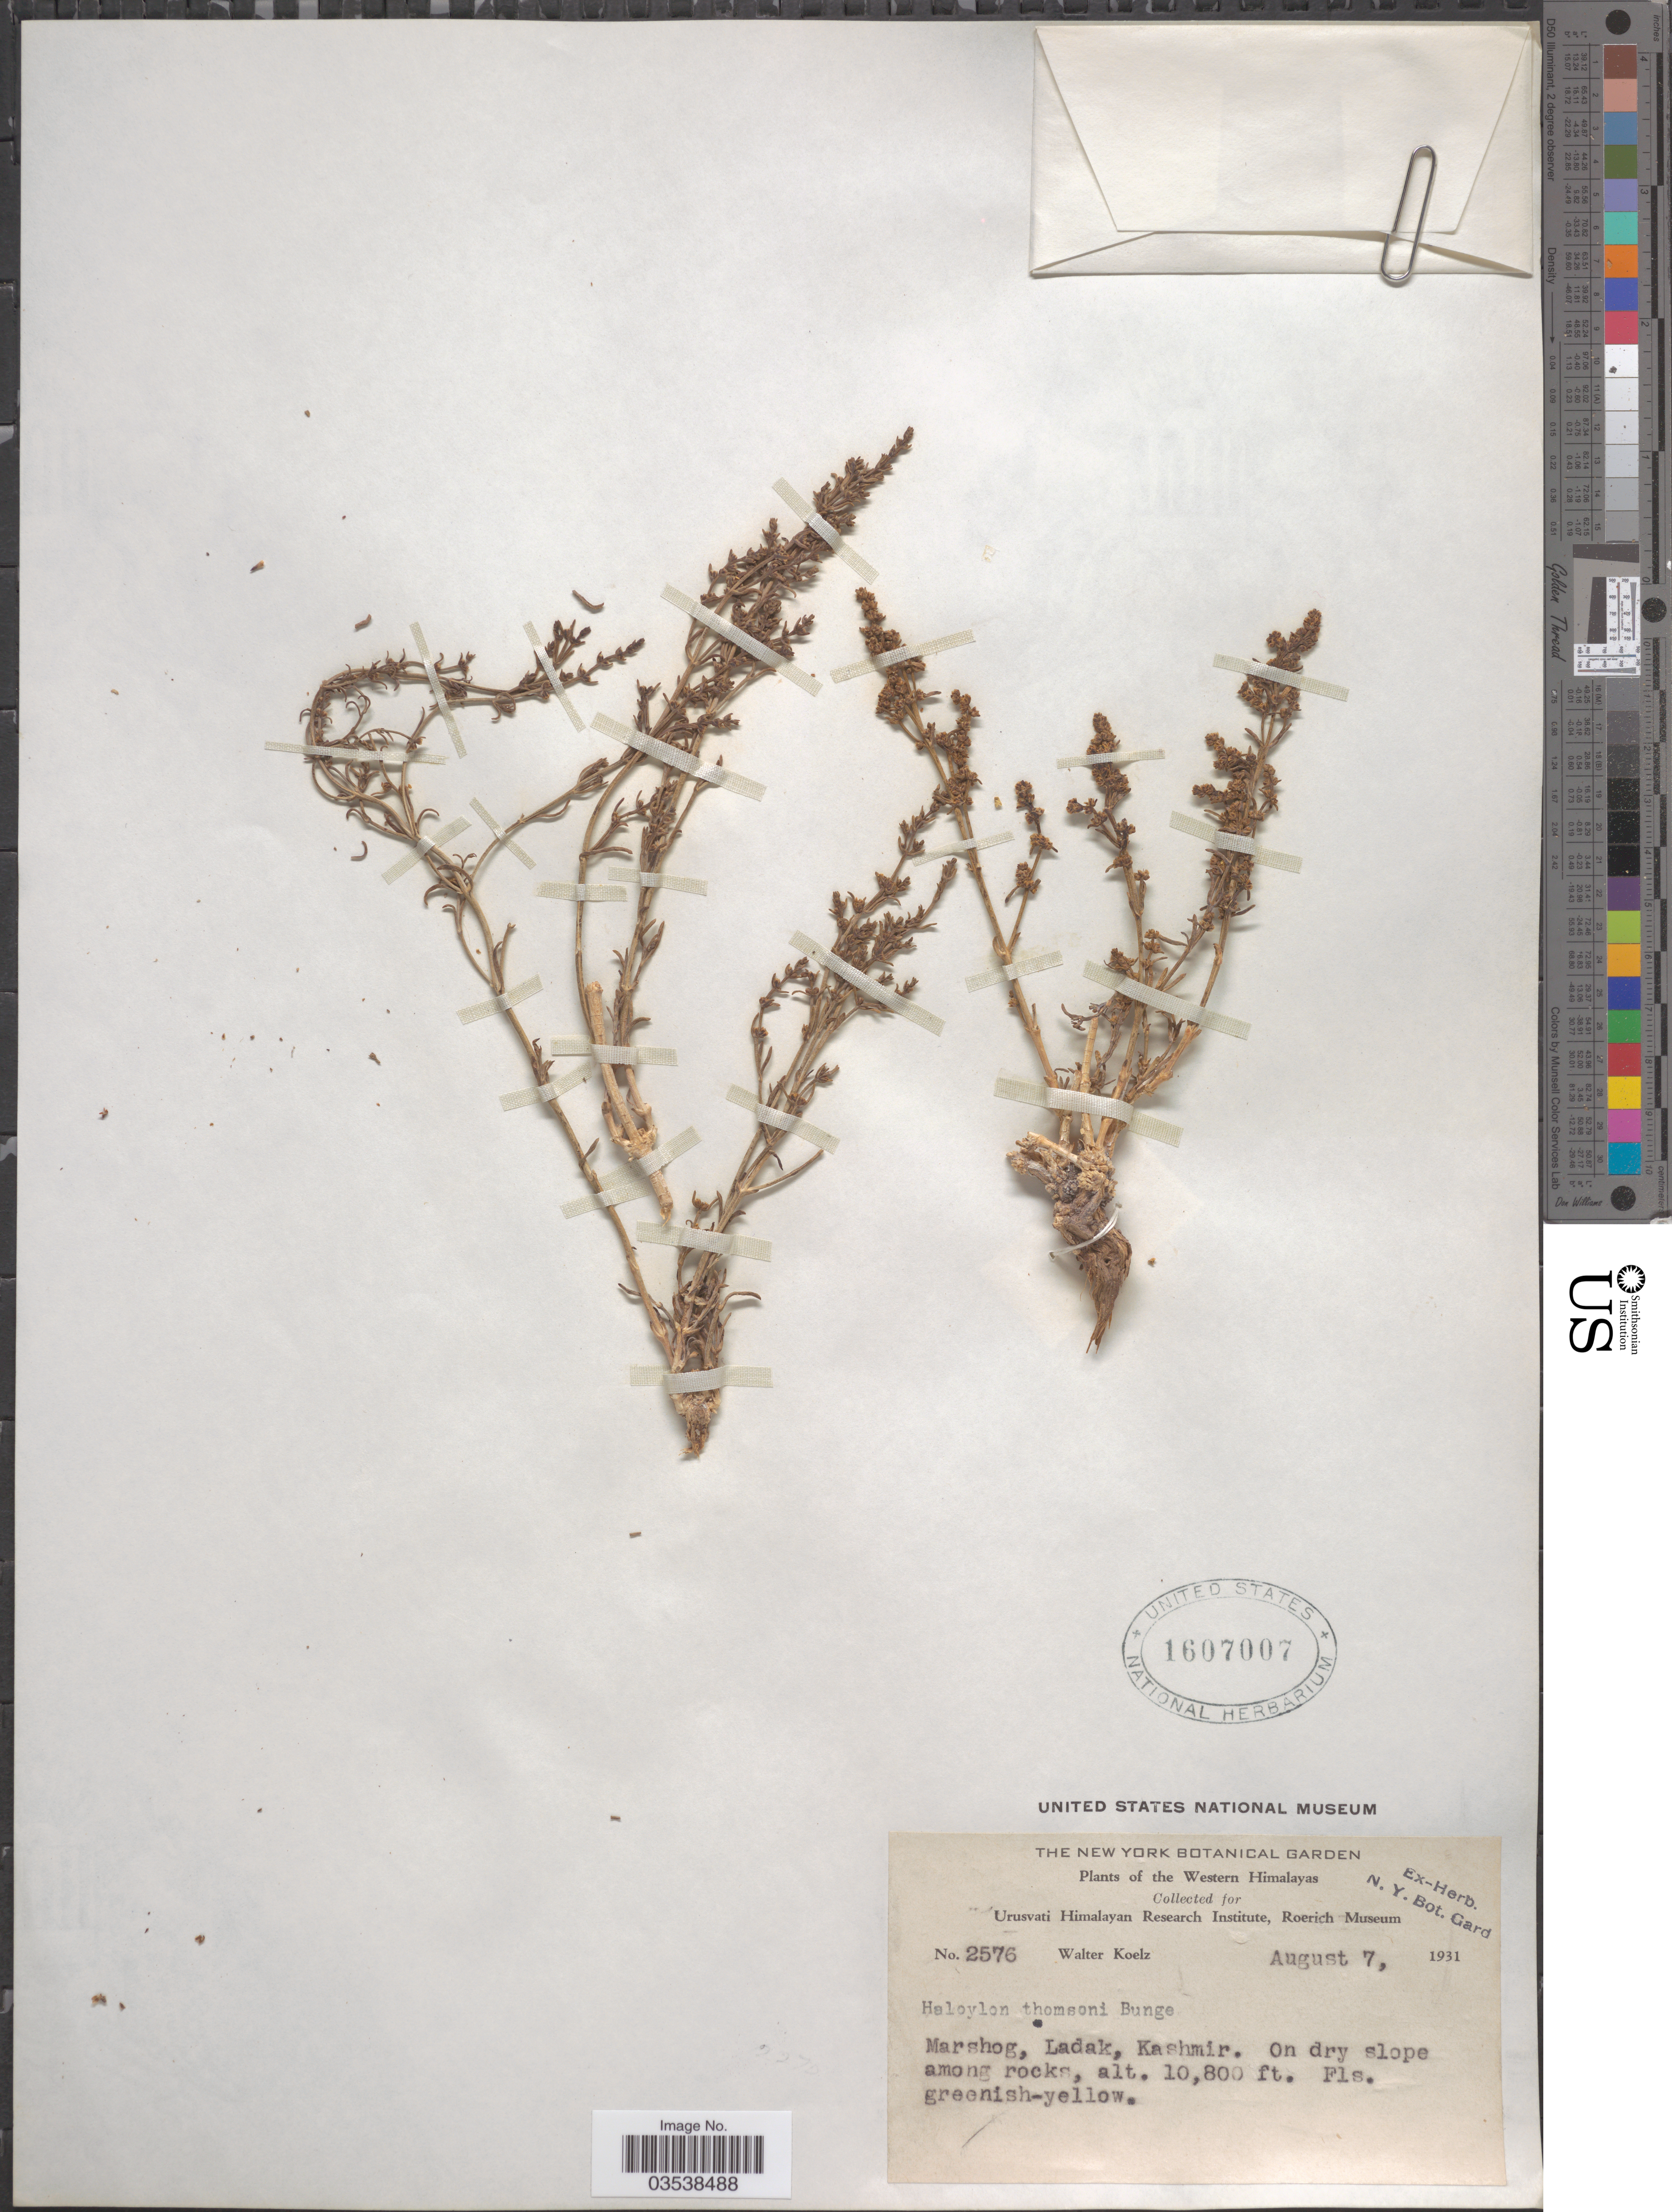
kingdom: Plantae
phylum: Tracheophyta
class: Magnoliopsida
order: Caryophyllales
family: Amaranthaceae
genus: Haloxylon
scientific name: Haloxylon thomsonii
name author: Iljin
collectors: W. N. Koelz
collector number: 2576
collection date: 1931-08-07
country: India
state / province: Ladakh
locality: Western Himalayas. Marshog, Ladak, Kashmir.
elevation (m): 3292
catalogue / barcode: US 1607007